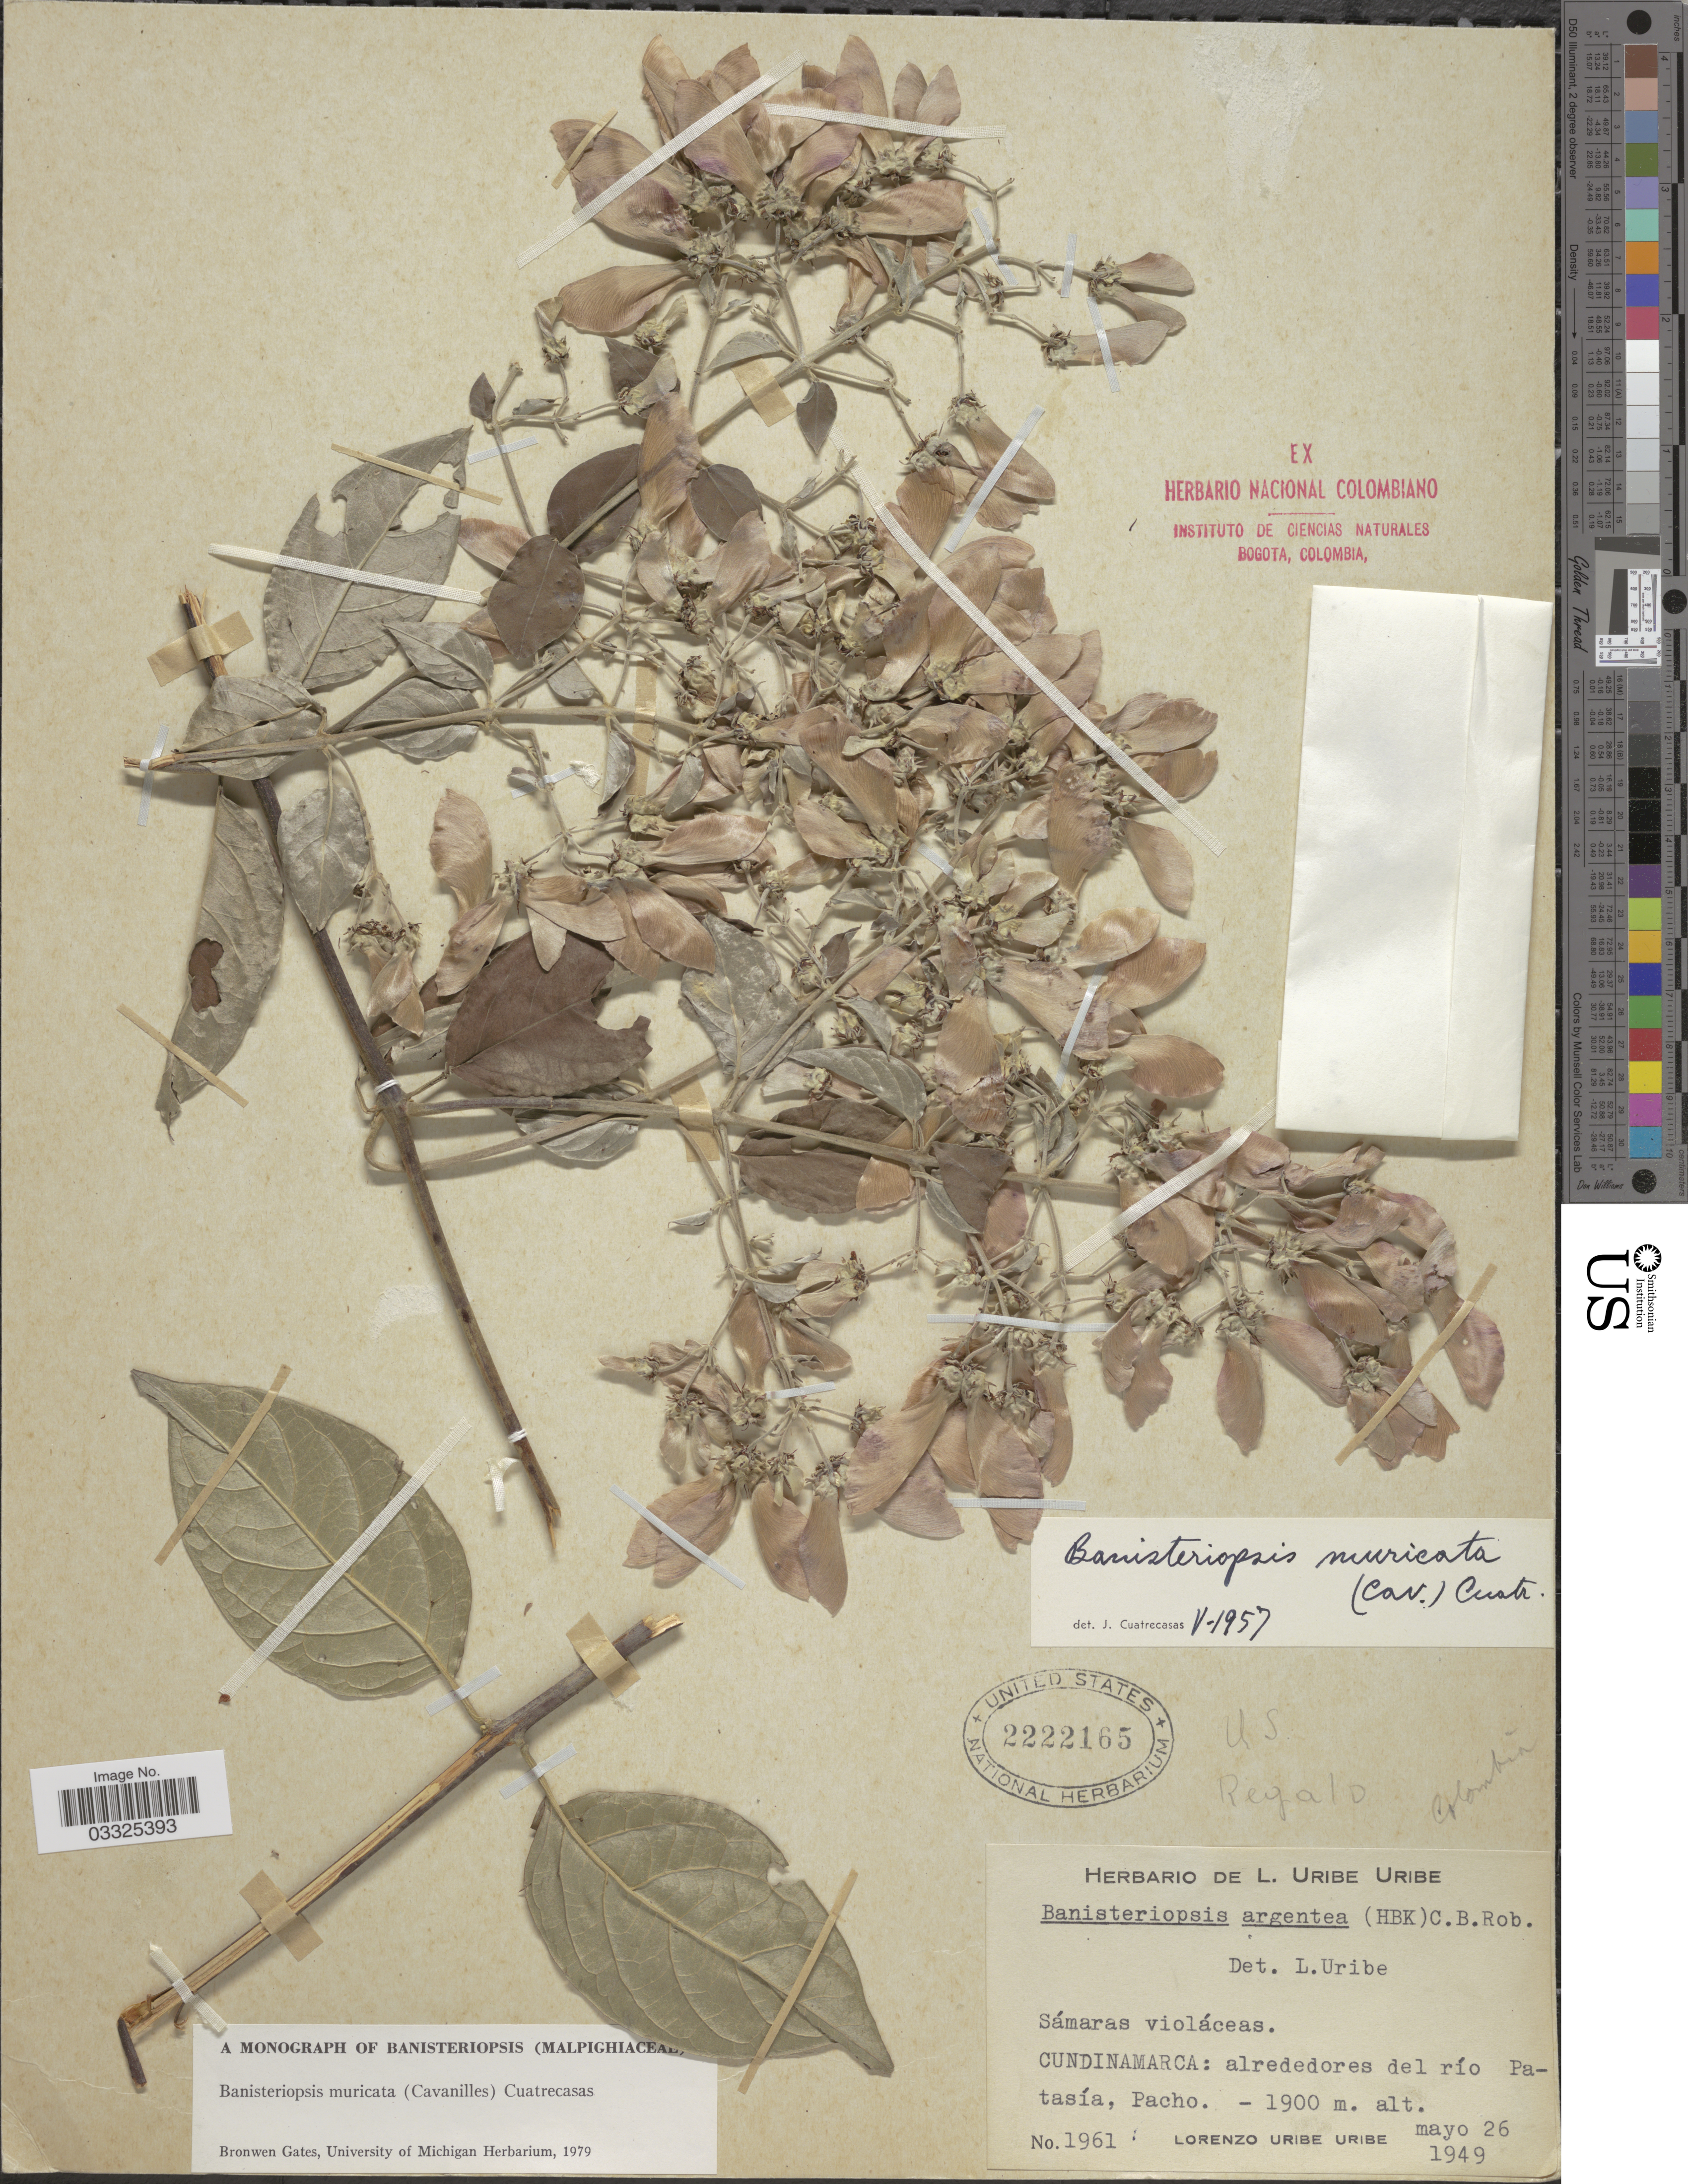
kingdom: Plantae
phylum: Tracheophyta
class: Magnoliopsida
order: Malpighiales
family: Malpighiaceae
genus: Banisteriopsis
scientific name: Banisteriopsis muricata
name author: (Cav.) Cuatrec.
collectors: L. Uribe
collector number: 1961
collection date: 1949-05-26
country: Colombia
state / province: Cundinamarca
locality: Alrededores del río Patasía, Pacho.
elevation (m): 1900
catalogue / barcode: US 2222165